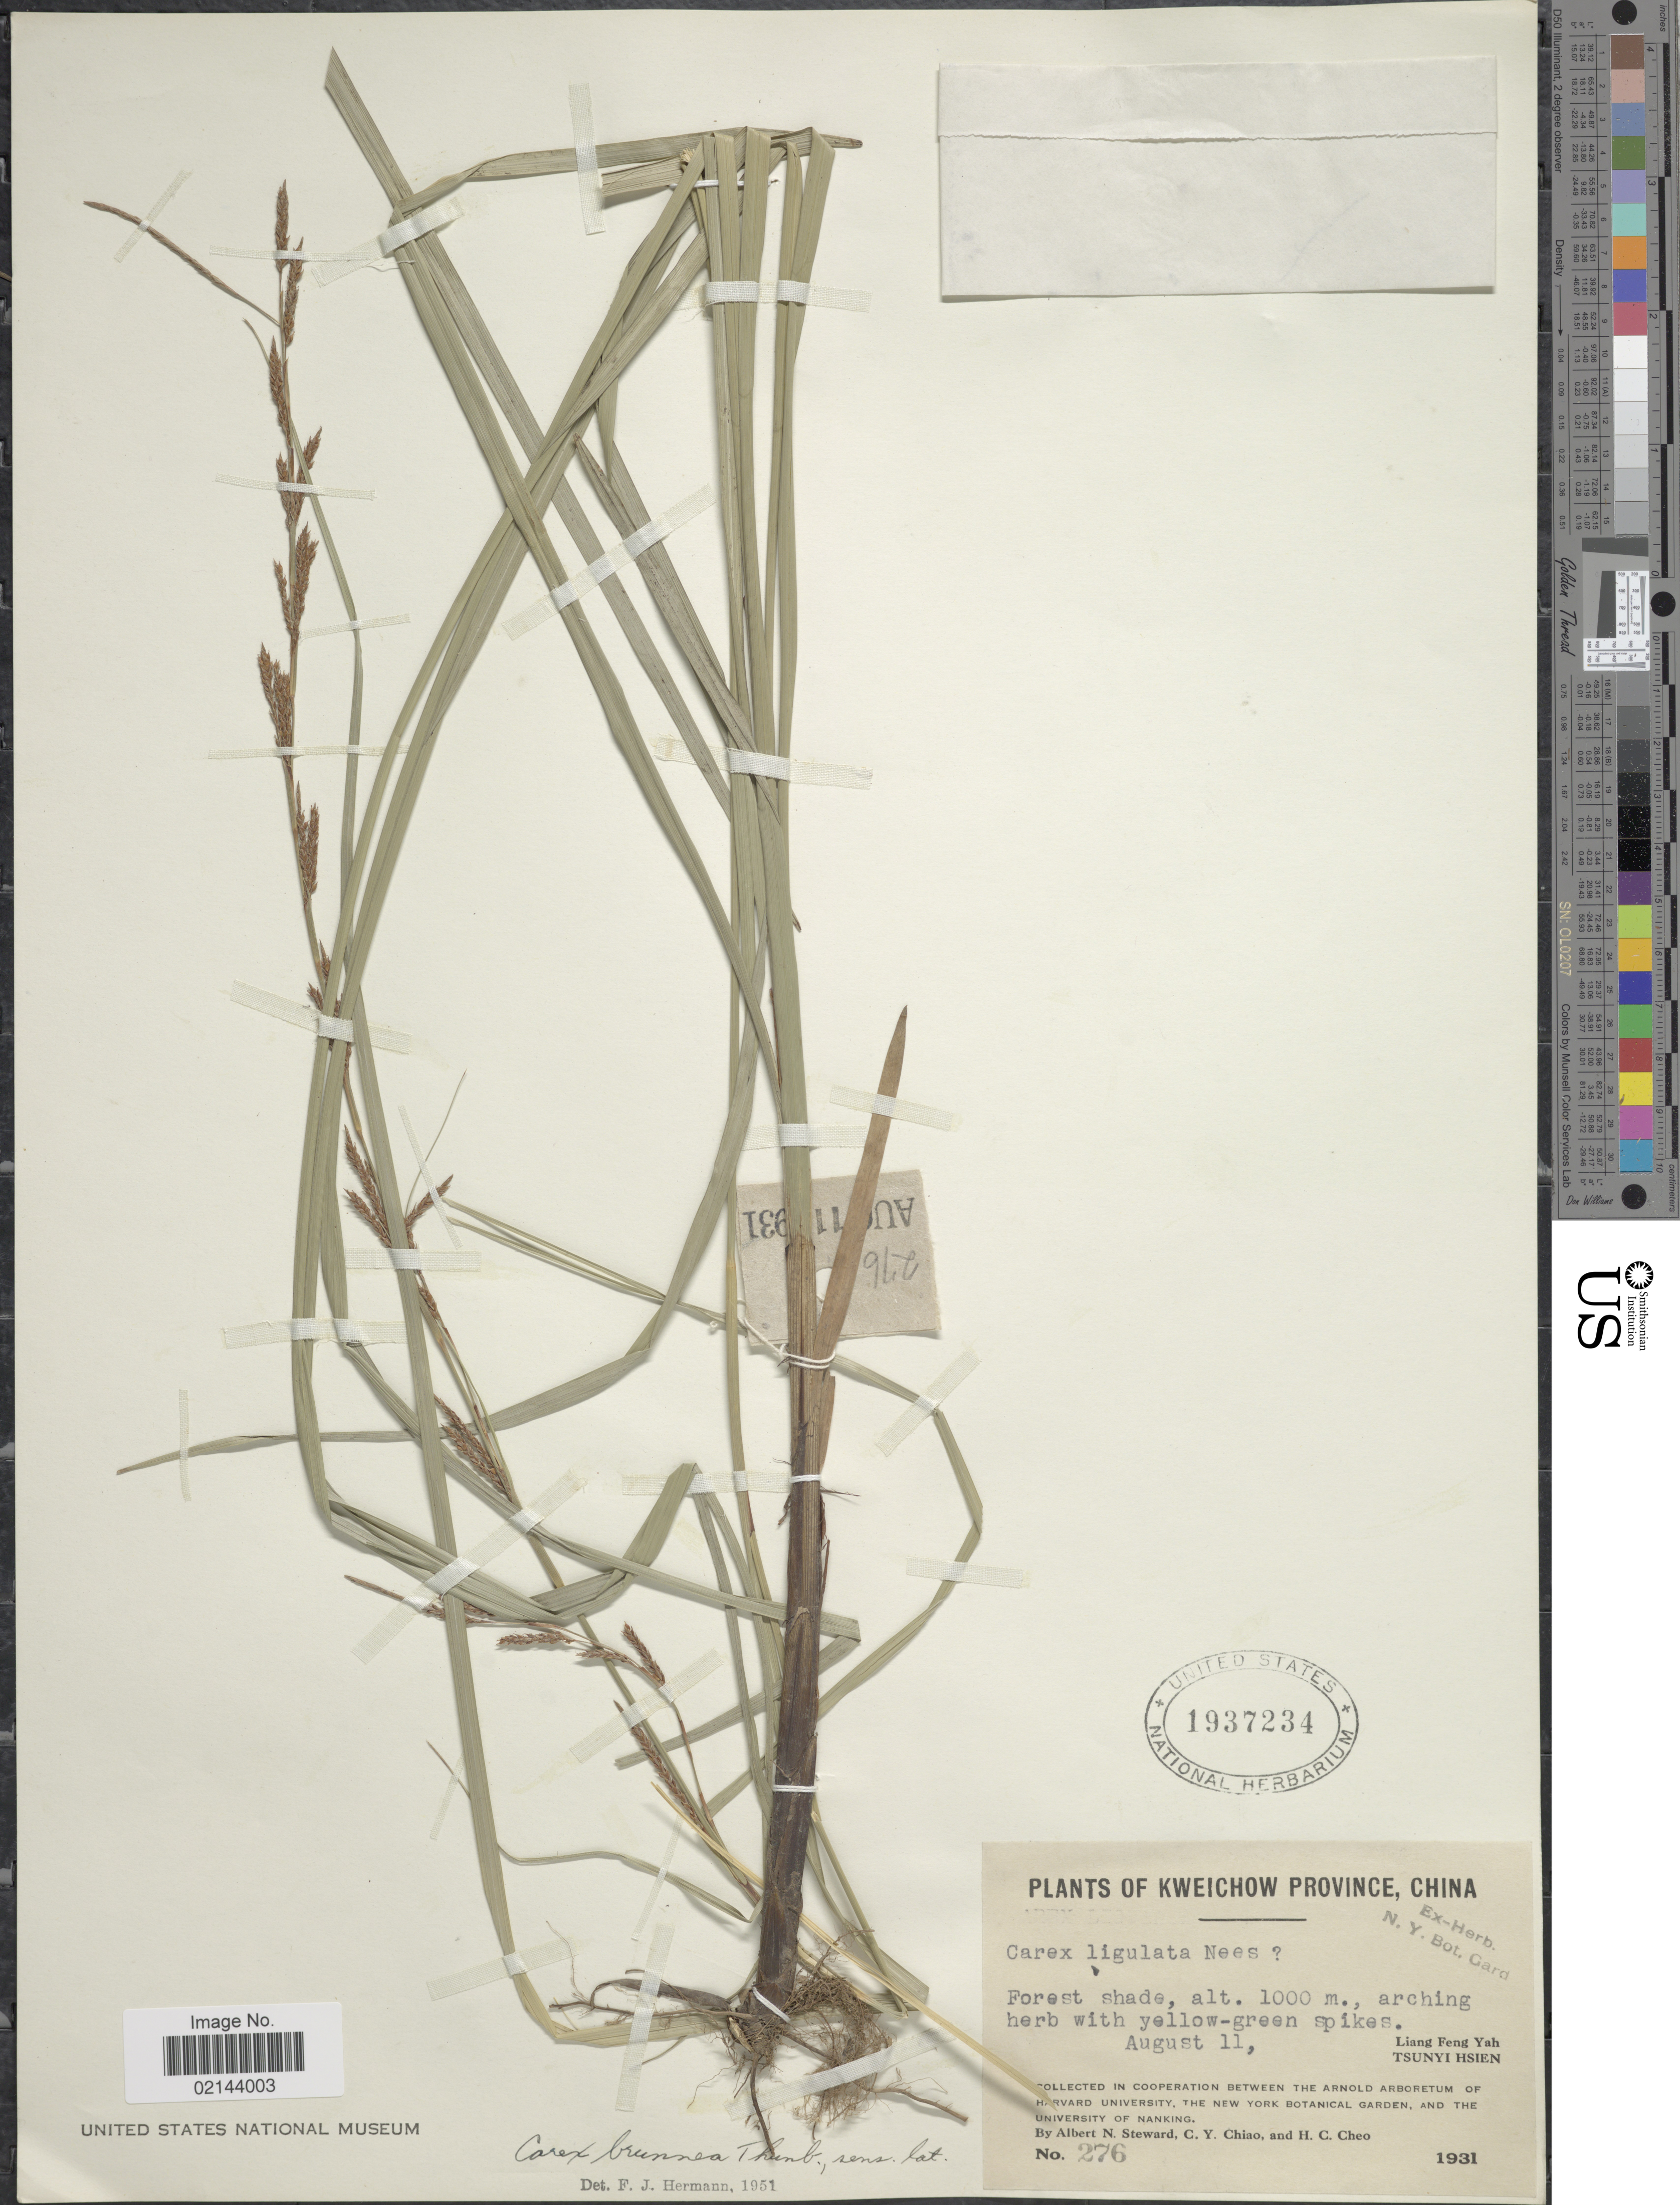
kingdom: Plantae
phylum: Tracheophyta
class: Liliopsida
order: Poales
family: Cyperaceae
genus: Carex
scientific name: Carex brunnea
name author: Thunb.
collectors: A. N. Steward, C. Y. Chiao & H. Cheo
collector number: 276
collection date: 1931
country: China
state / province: Guizhou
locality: Kweichow Province, Liang Feng Yah, Tsunyi Hsien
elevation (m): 1000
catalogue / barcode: US 1937234